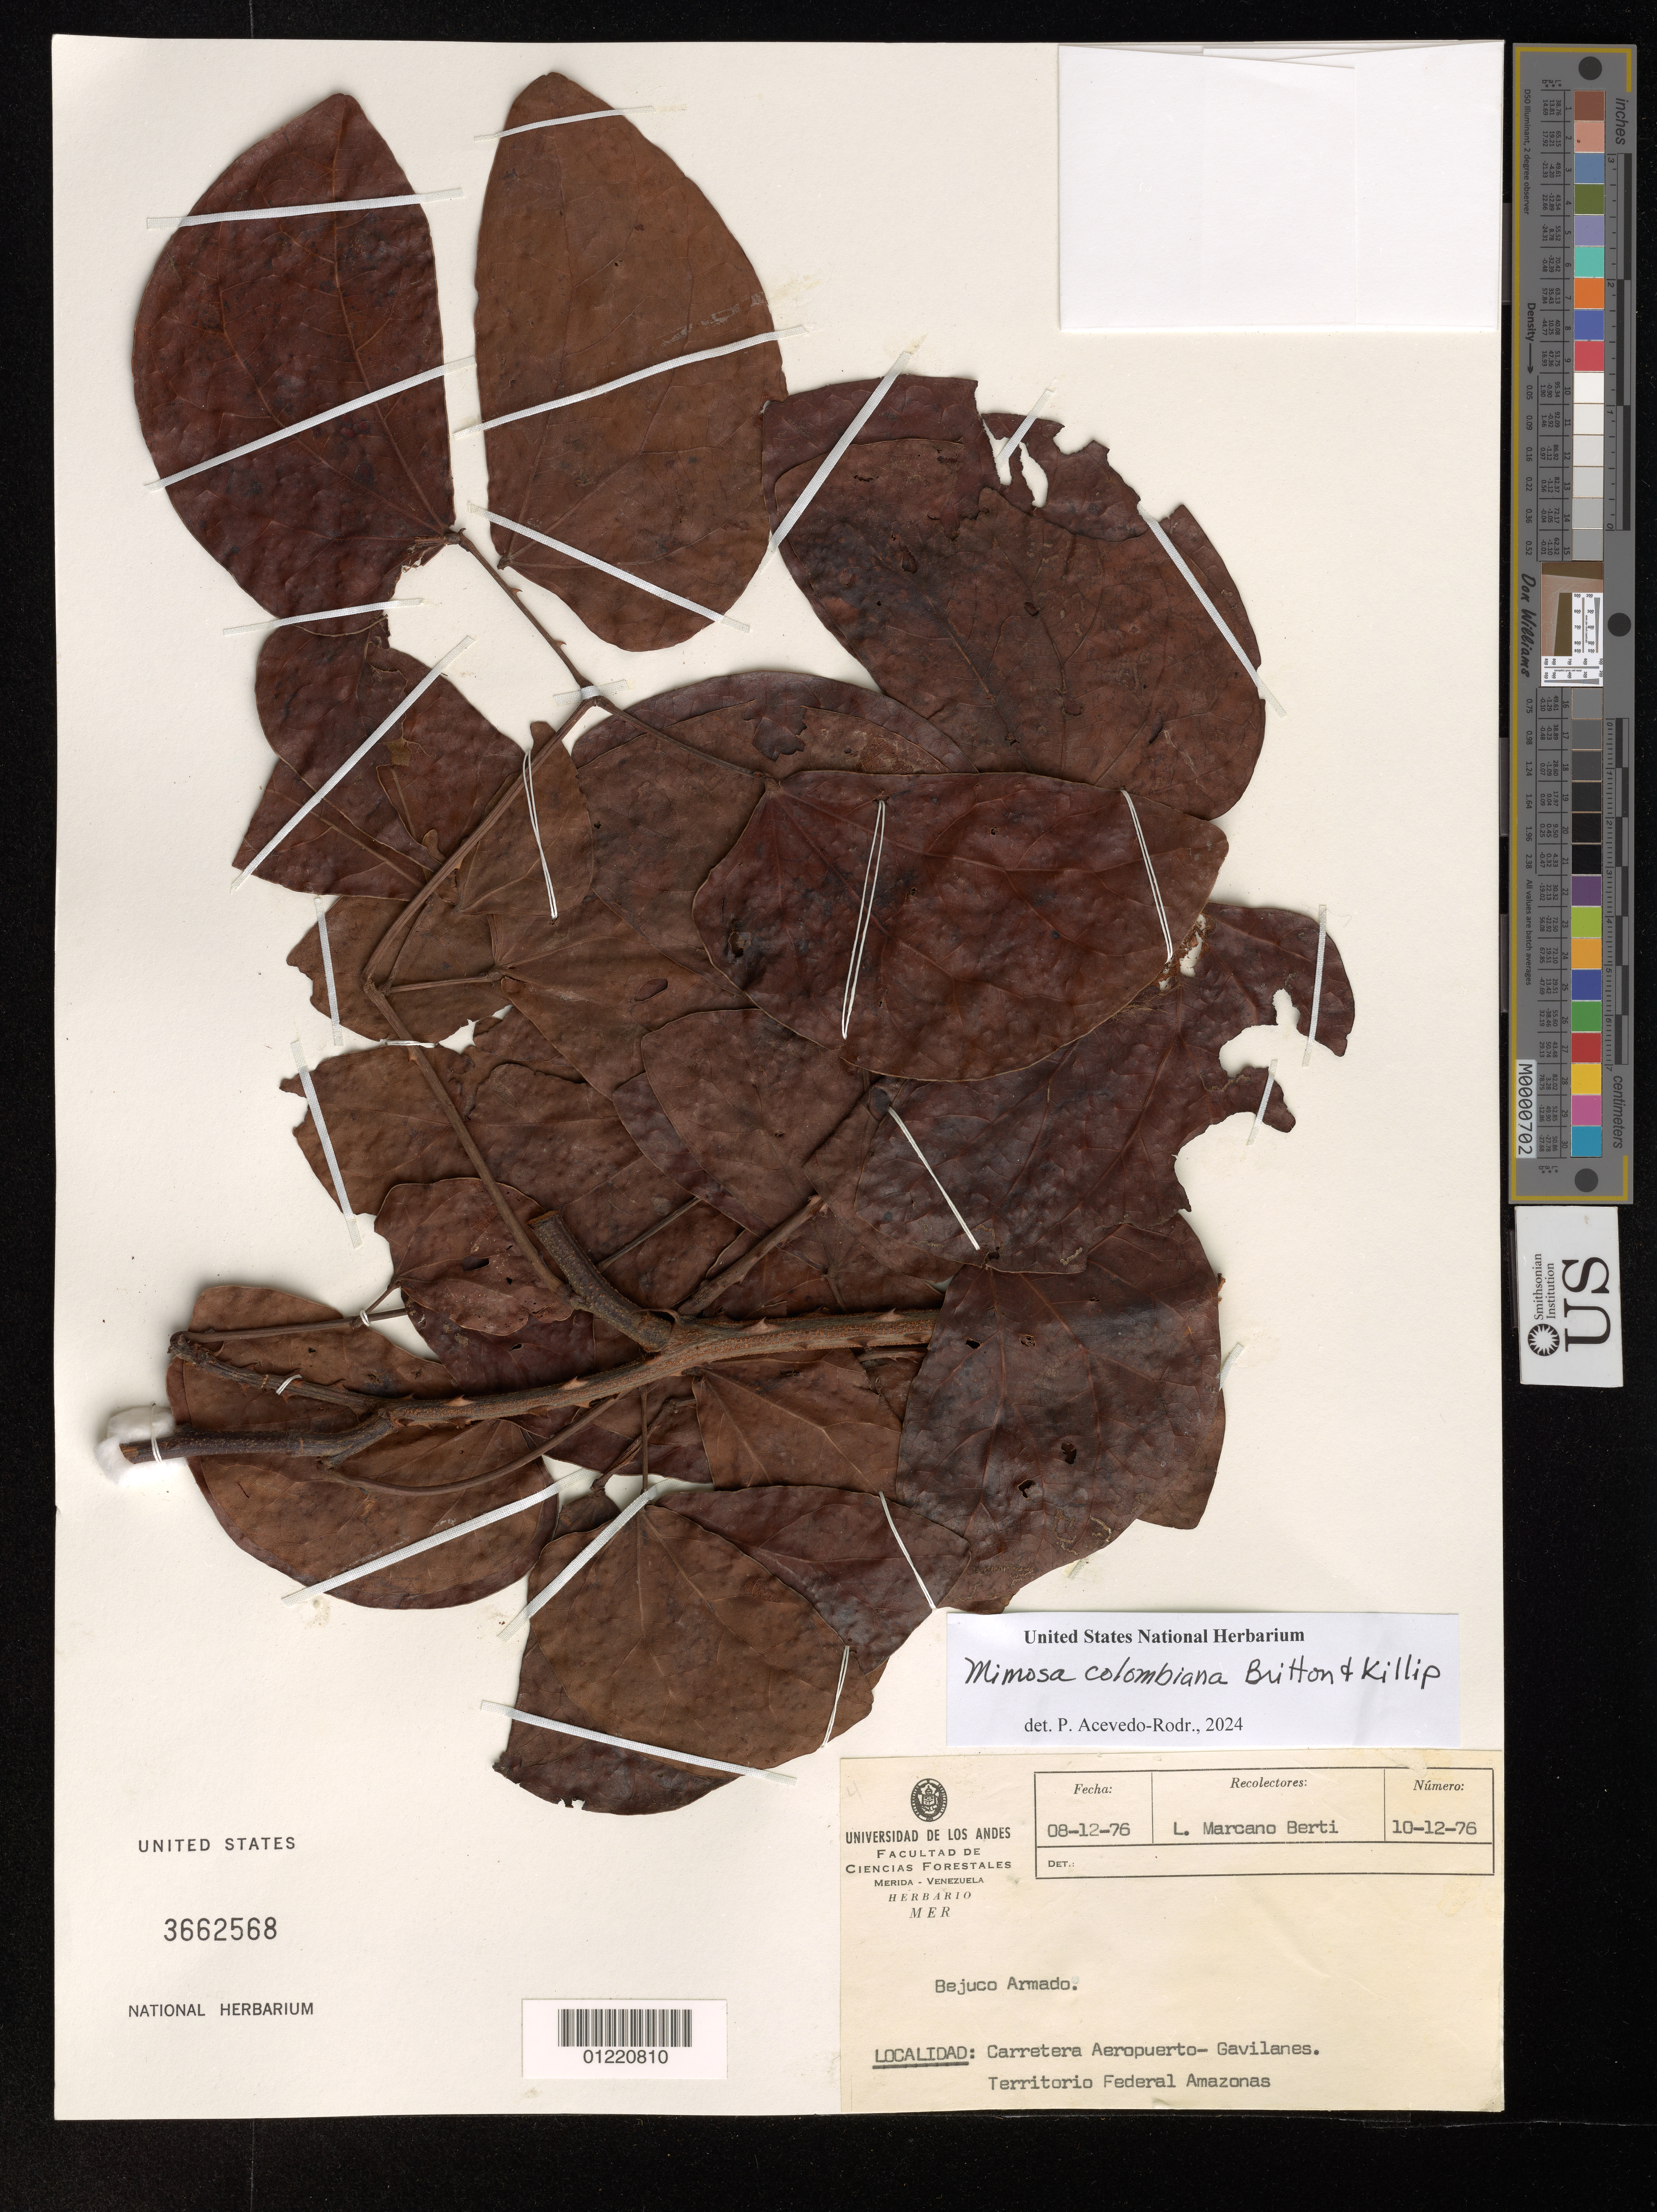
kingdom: Plantae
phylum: Tracheophyta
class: Magnoliopsida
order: Fabales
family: Fabaceae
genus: Mimosa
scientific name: Mimosa colombiana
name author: Britton & Killip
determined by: Acevedo-Rodriguez, P., (US), Smithsonian Institution - National Museum of Natural History (UNITED STATES)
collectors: L. Marcano-Berti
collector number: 10-12-76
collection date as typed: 8-Dec-76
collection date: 1976-12-08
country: Venezuela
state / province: Amazonas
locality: Carretera Aeropuerto - Gavilanes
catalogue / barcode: US 3662568